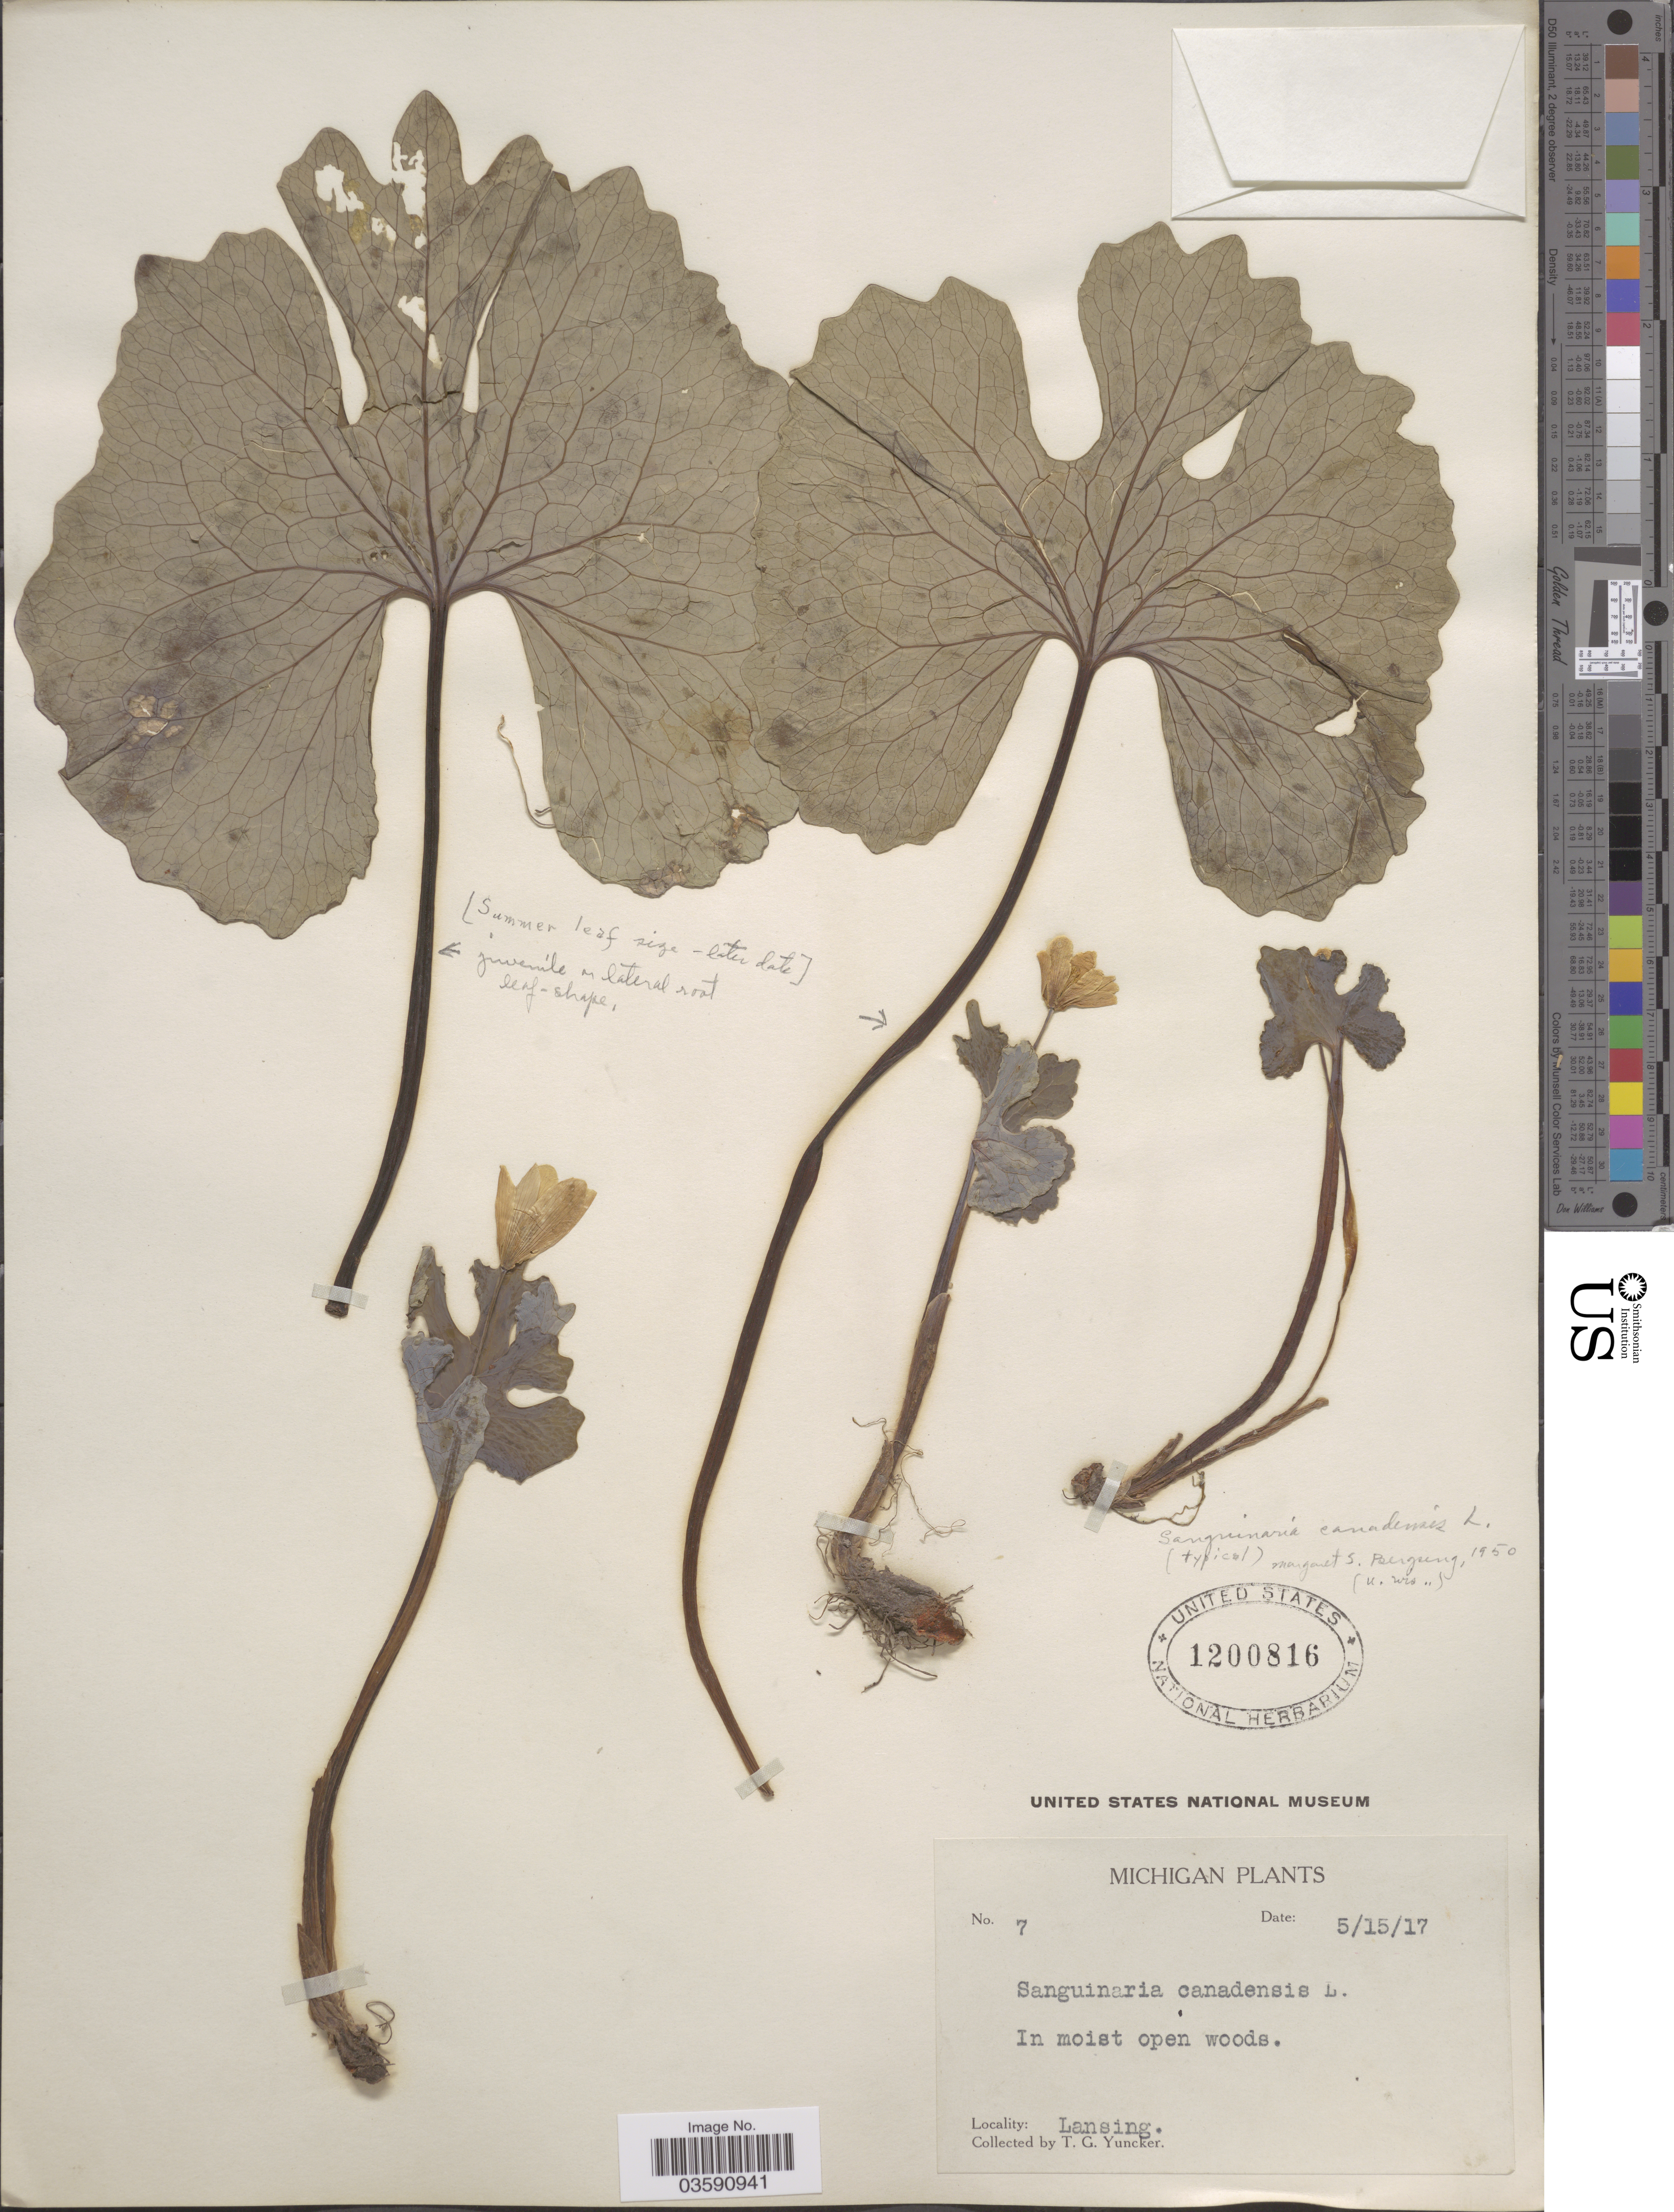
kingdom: Plantae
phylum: Tracheophyta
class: Magnoliopsida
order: Ranunculales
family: Papaveraceae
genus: Sanguinaria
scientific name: Sanguinaria canadensis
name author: L.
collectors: T. G. Yuncker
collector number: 7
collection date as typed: Transcribed d/m/y: 15/5/17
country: United States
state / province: Michigan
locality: Lansing.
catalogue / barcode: US 1200816